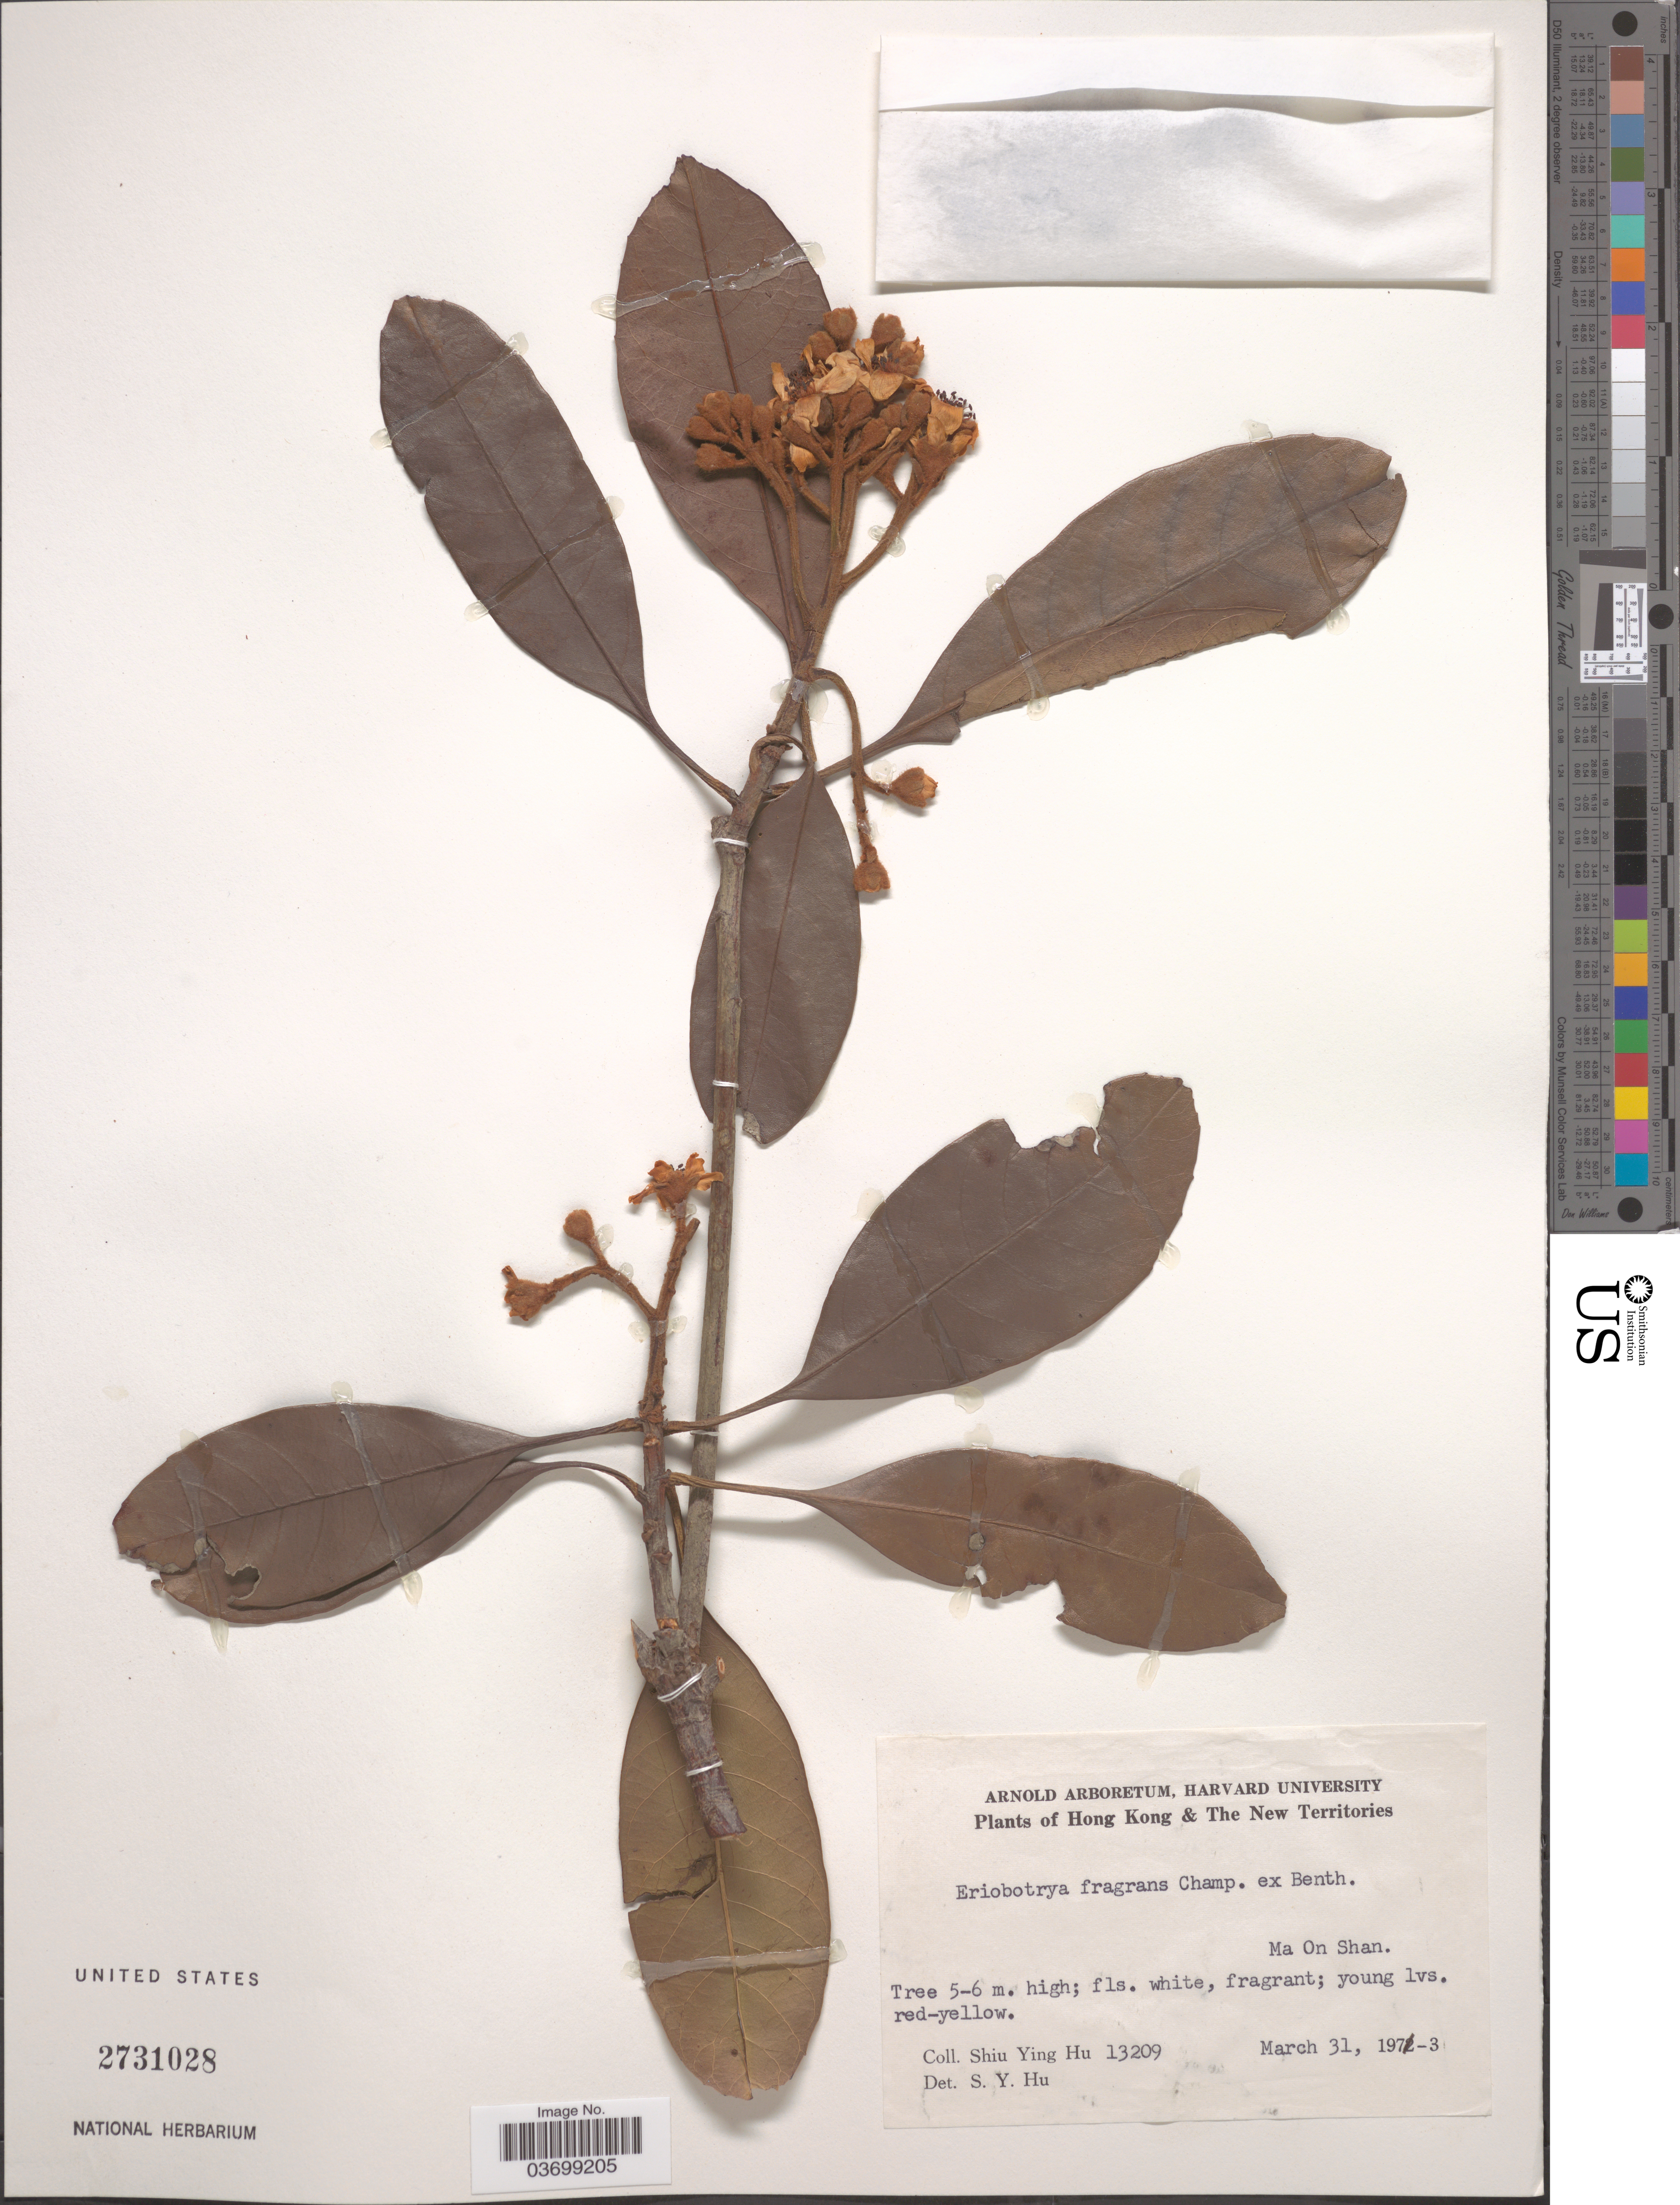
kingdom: Plantae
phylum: Tracheophyta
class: Magnoliopsida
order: Rosales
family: Rosaceae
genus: Rhaphiolepis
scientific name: Rhaphiolepis williamtelliana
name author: (Champ. ex Benth.) B.B. Liu & J. Wen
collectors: S. Y. Hu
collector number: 13209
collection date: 1973-03-31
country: China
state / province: Hong Kong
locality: Hong Kong & The New Territories. Ma On Shan.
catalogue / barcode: US 2731028